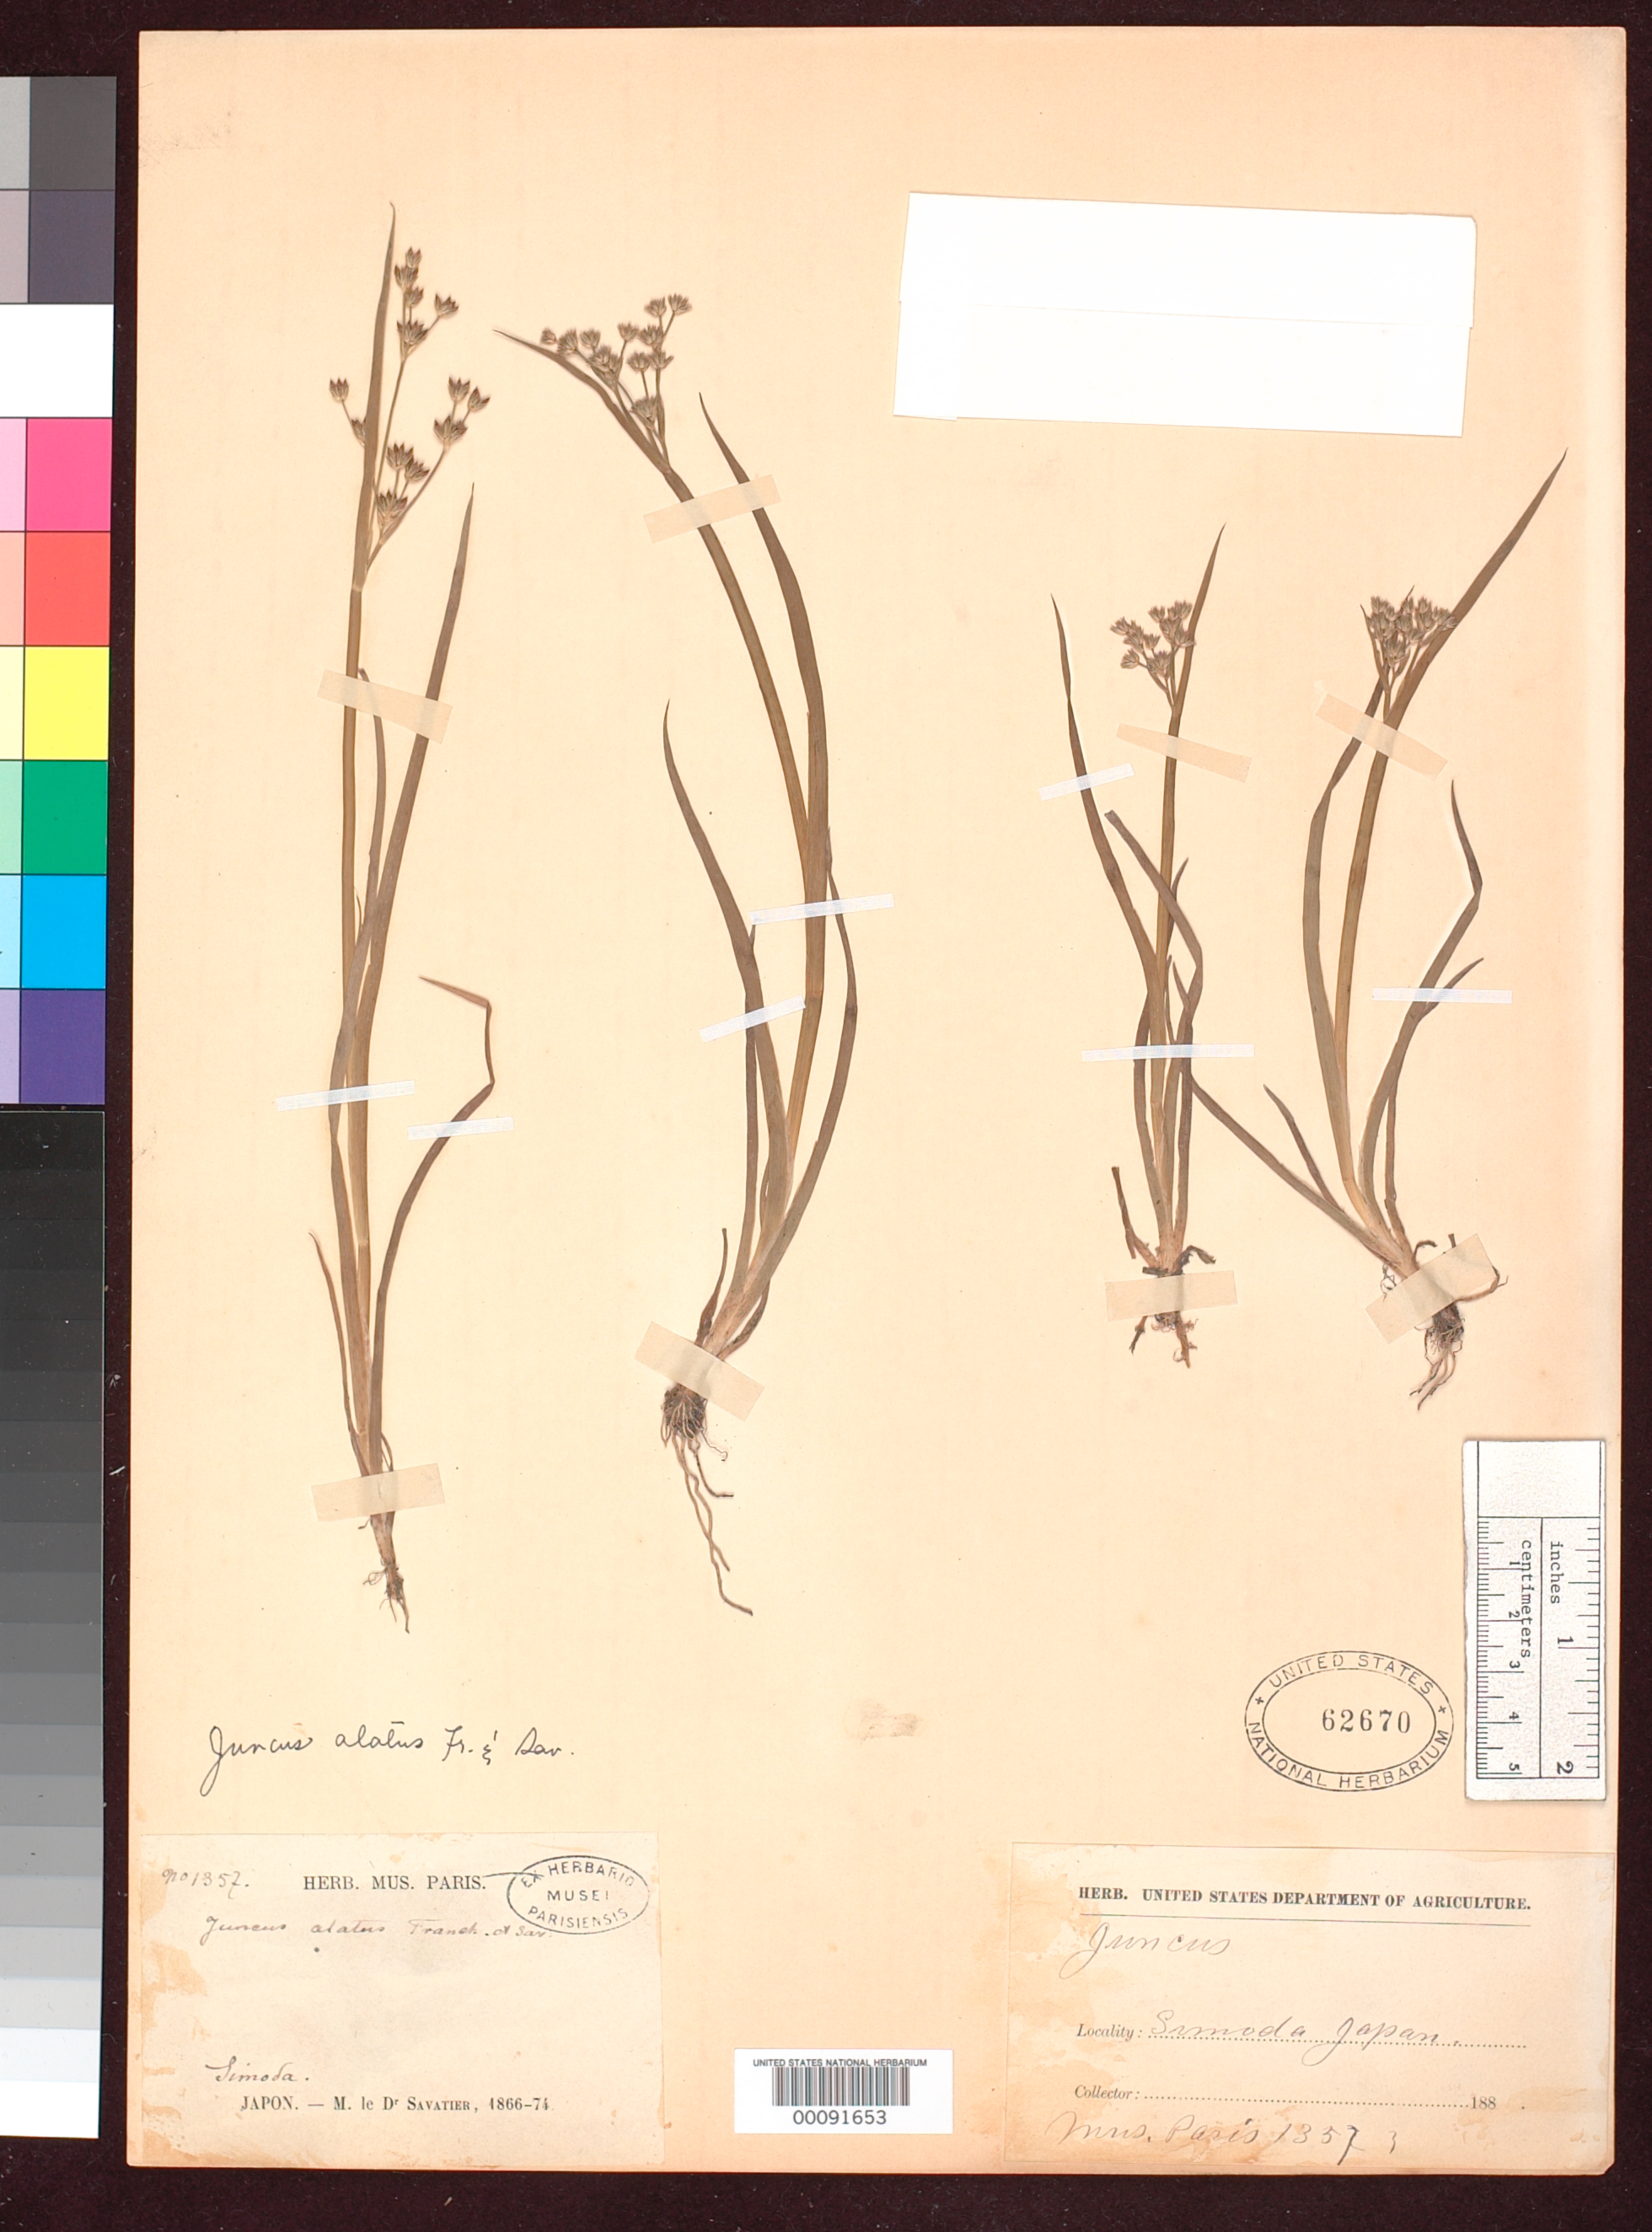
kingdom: Plantae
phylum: Tracheophyta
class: Liliopsida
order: Poales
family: Juncaceae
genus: Juncus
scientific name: Juncus alatus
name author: Franch. & Sav.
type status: Type Fragment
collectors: P. Savatier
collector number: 1357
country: Japan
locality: Simoda.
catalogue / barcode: US 62670